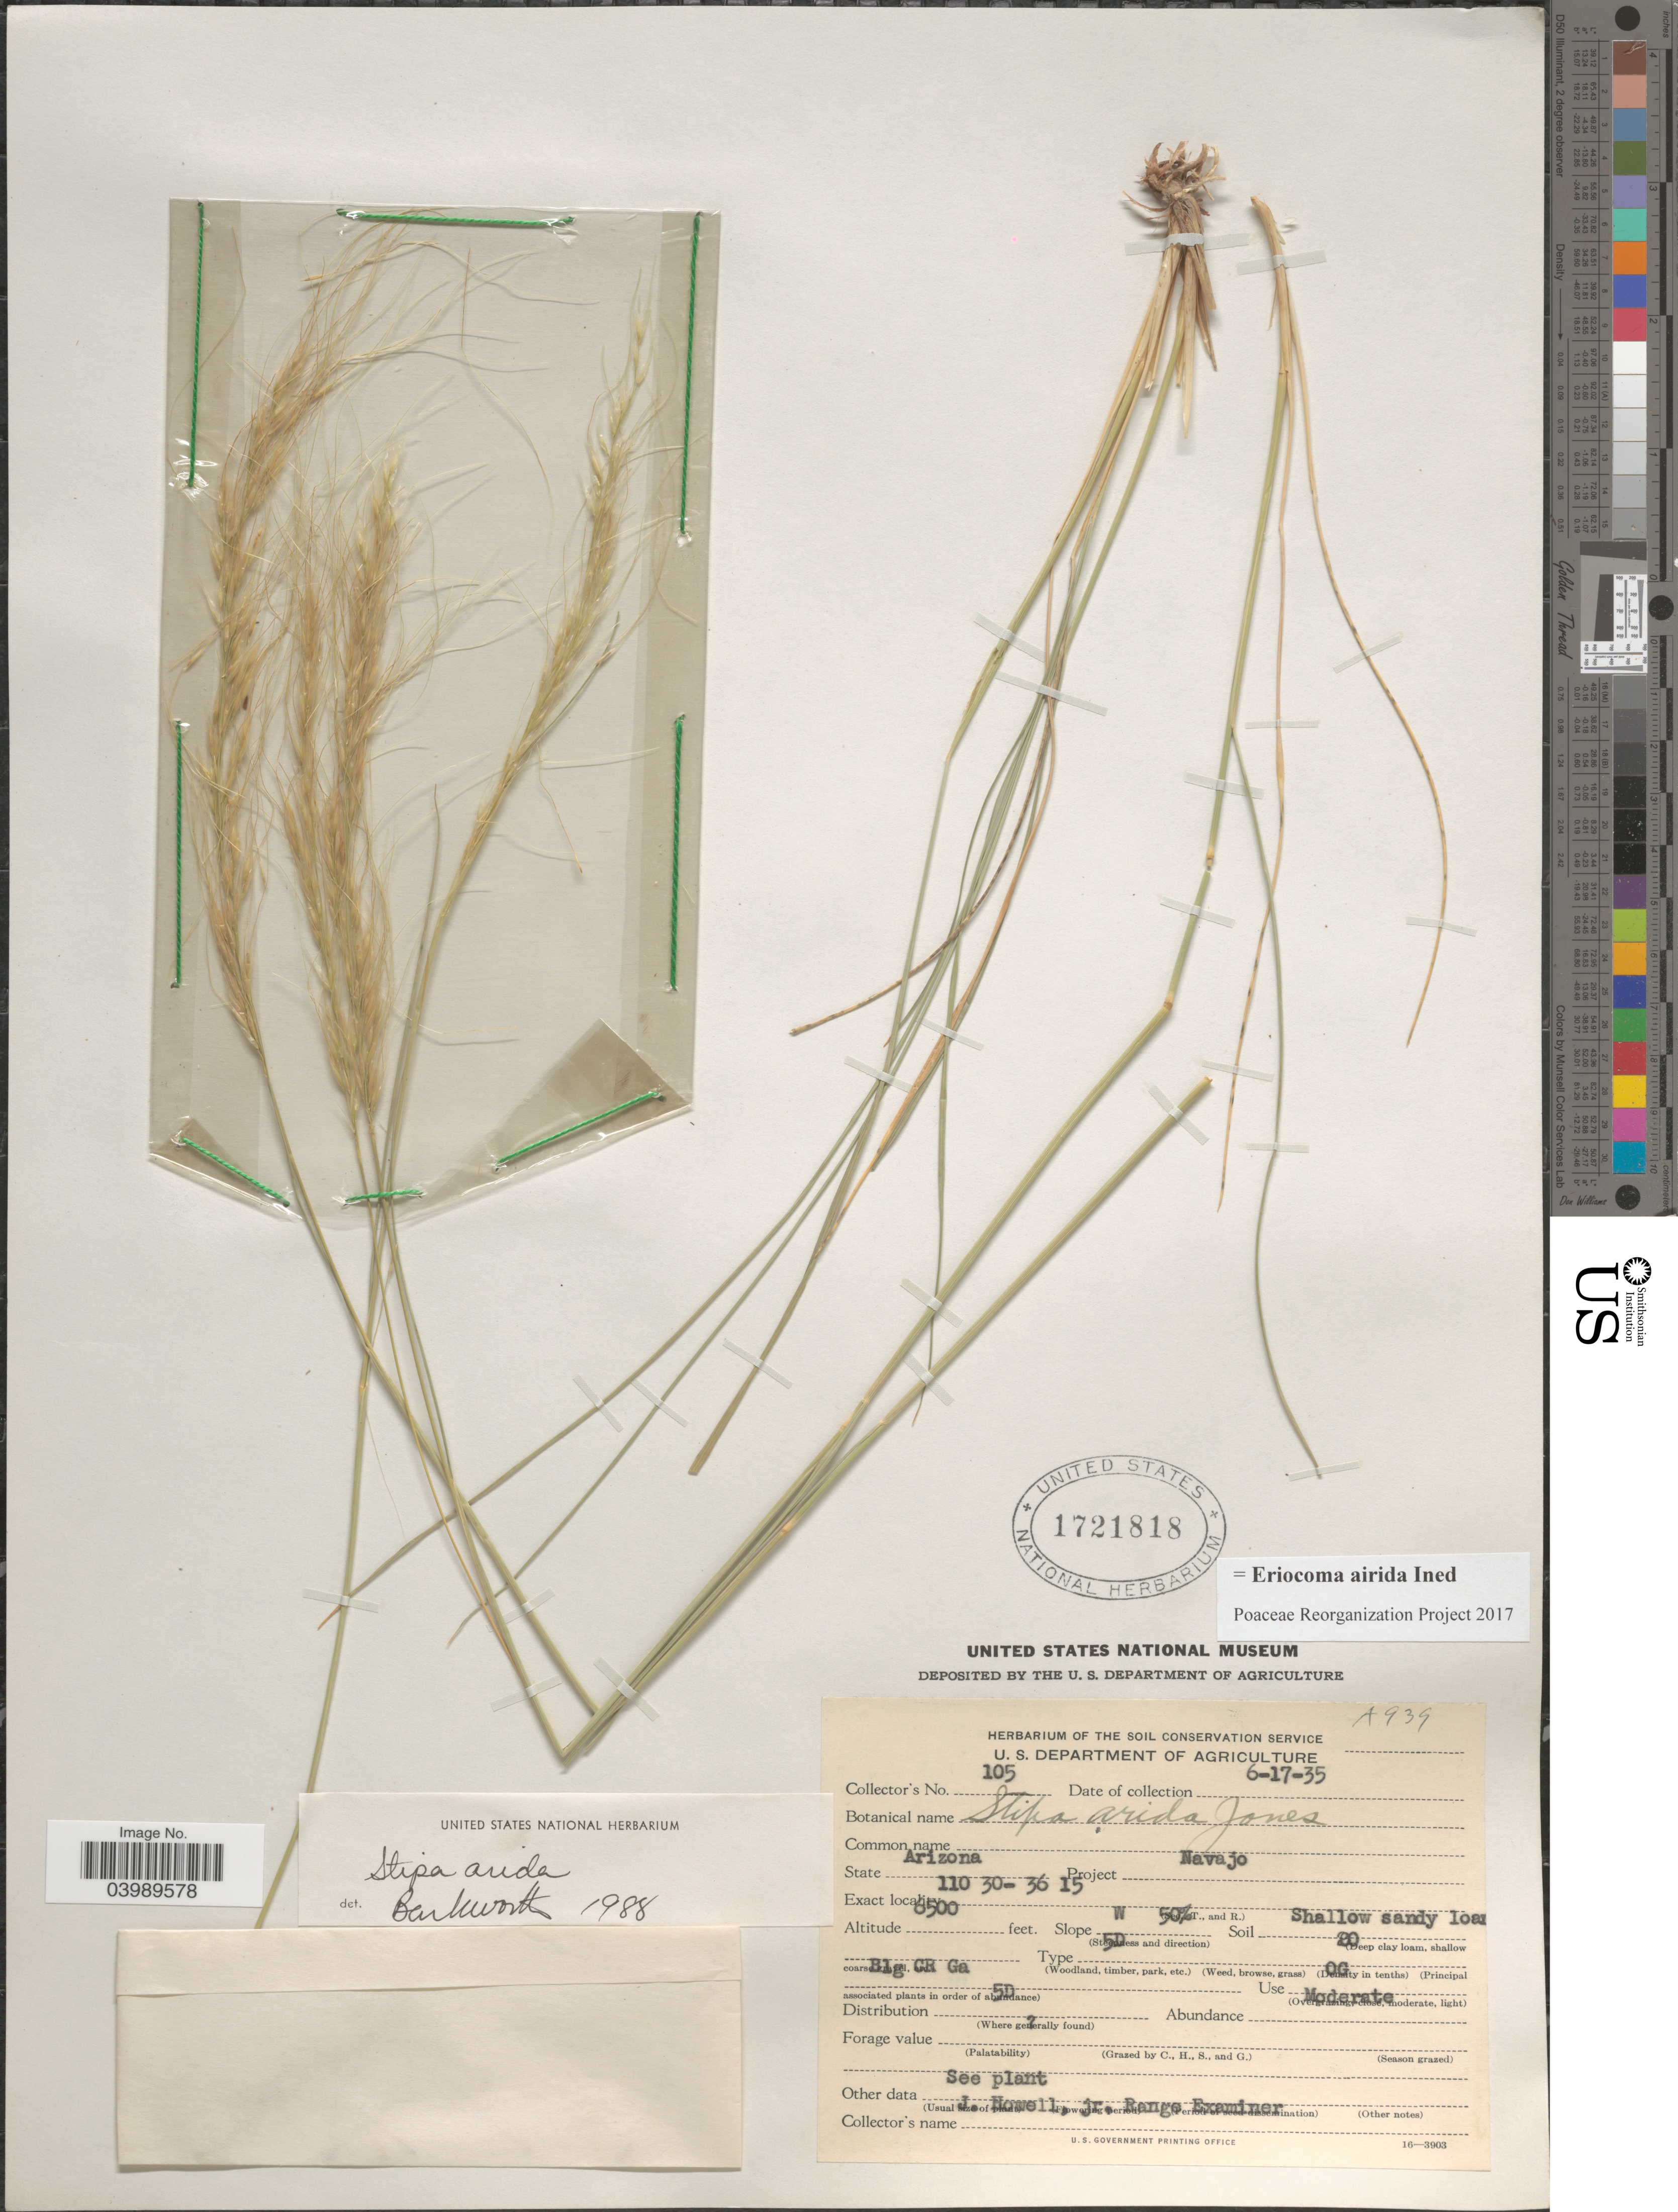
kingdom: Plantae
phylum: Tracheophyta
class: Liliopsida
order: Poales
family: Poaceae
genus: Eriocoma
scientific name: Eriocoma arida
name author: (M.E. Jones) Romasch.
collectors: J. Howell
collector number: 105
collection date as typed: Transcribed d/m/y: 17/6/35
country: United States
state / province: Arizona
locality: Project Navajo. 110 30-36 15. Slope W.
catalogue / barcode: US 1721818